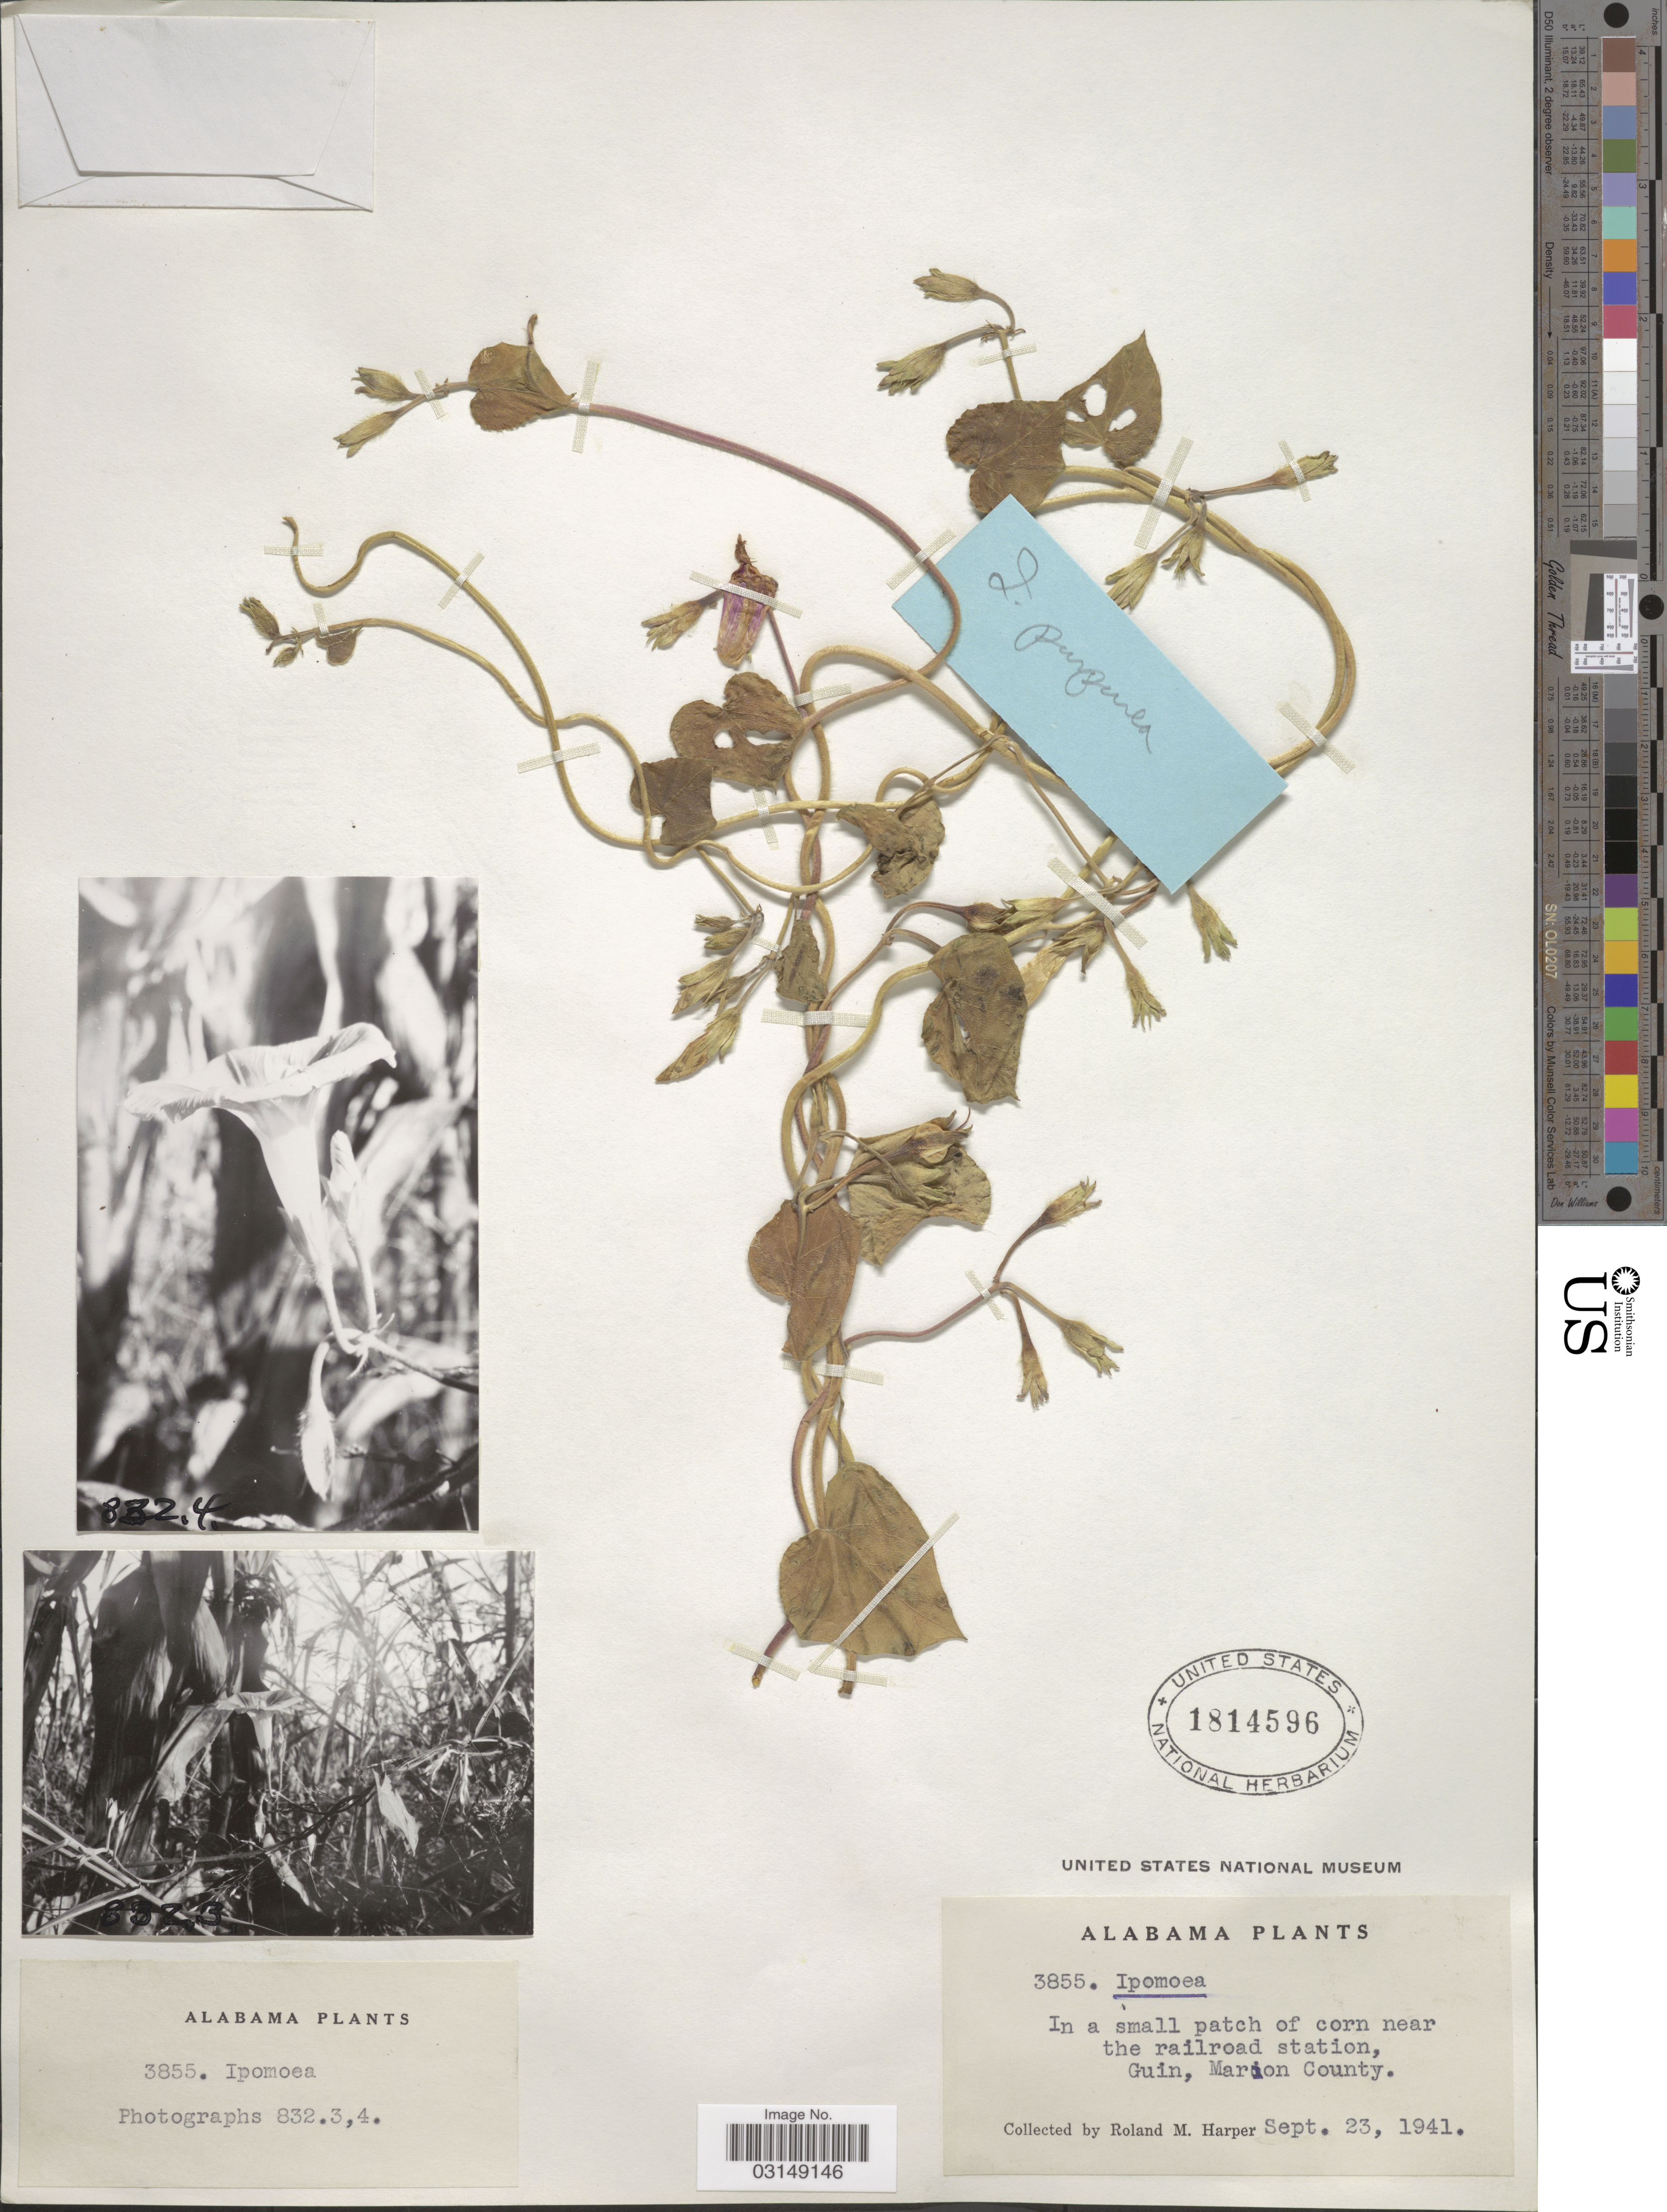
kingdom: Plantae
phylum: Tracheophyta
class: Magnoliopsida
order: Solanales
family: Convolvulaceae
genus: Ipomoea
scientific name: Ipomoea purpurea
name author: (L.) Roth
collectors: R. M. Harper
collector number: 3855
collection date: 1941-09-23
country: United States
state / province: Alabama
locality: In a small path of corn near the railroad station, Guin, Marion County.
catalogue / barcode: US 1814596